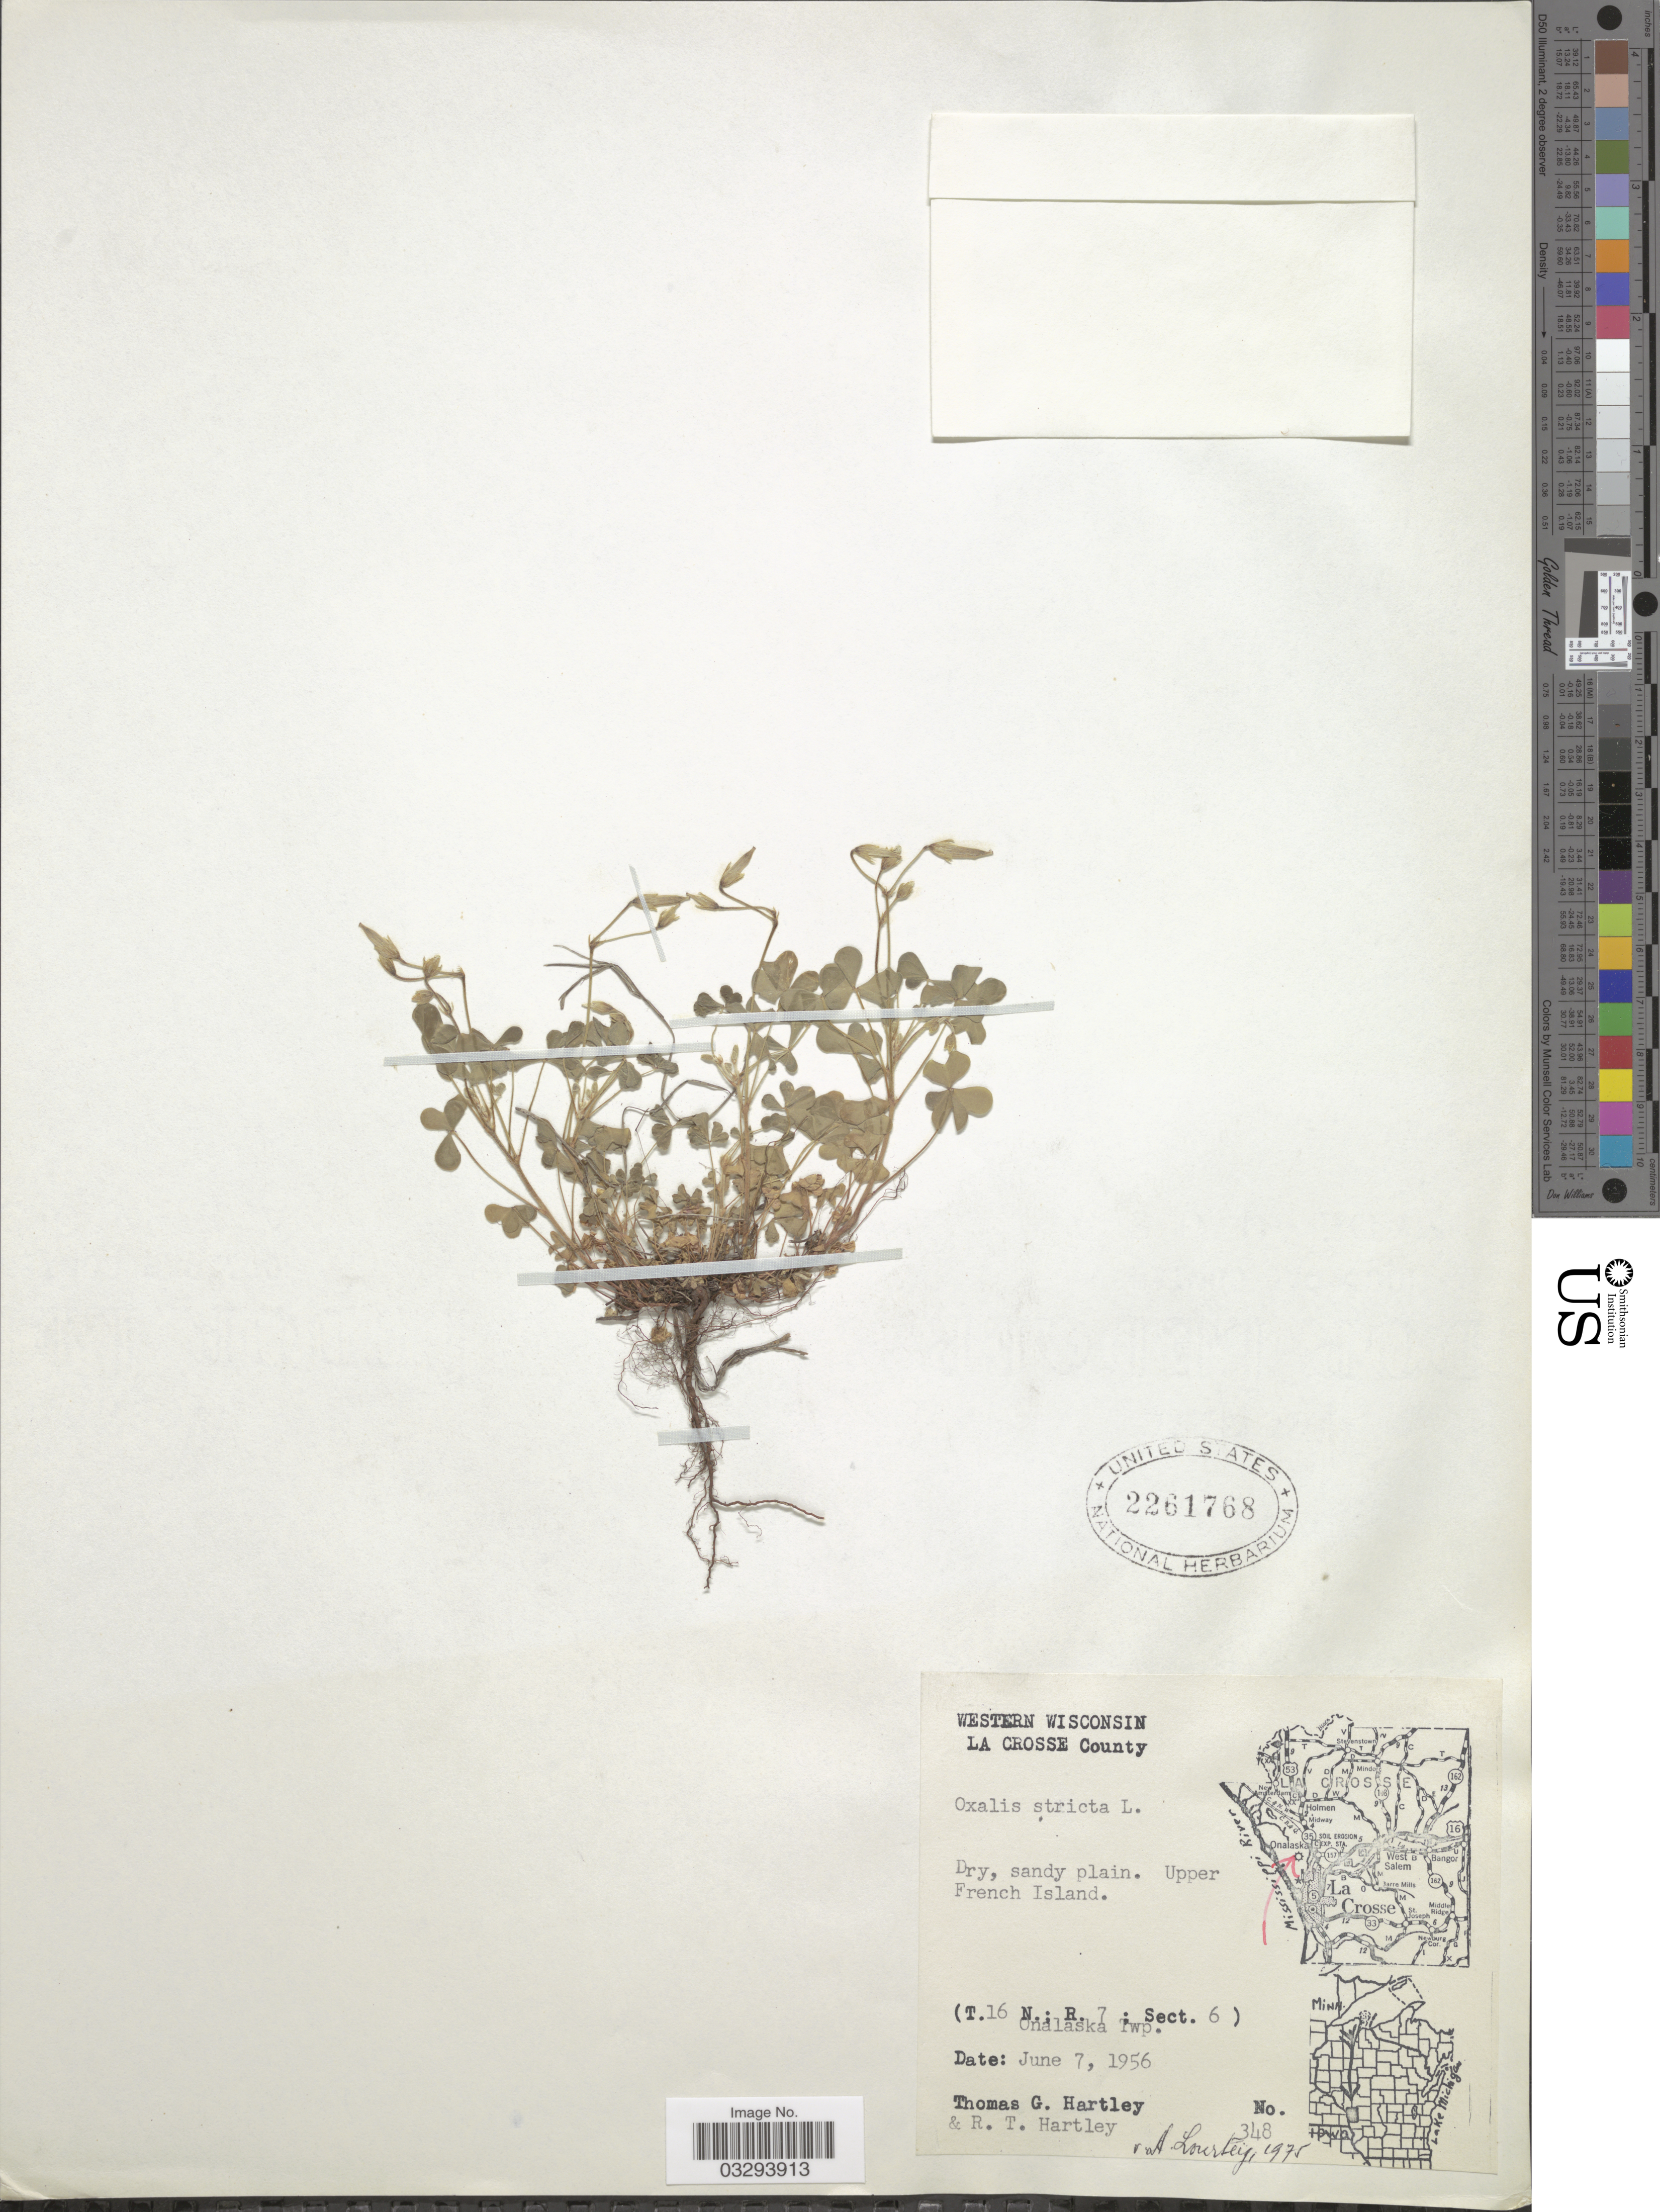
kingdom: Plantae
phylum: Tracheophyta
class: Magnoliopsida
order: Oxalidales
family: Oxalidaceae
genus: Oxalis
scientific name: Oxalis stricta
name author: L.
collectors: T. G. Hartley & R. T. Hartley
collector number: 348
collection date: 1956-06-07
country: United States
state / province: Wisconsin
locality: La Crosse County. Upper French Island. (T.16 N.; R. 7 ; Sect. 6). Onalaska Twp.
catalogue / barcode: US 2261768